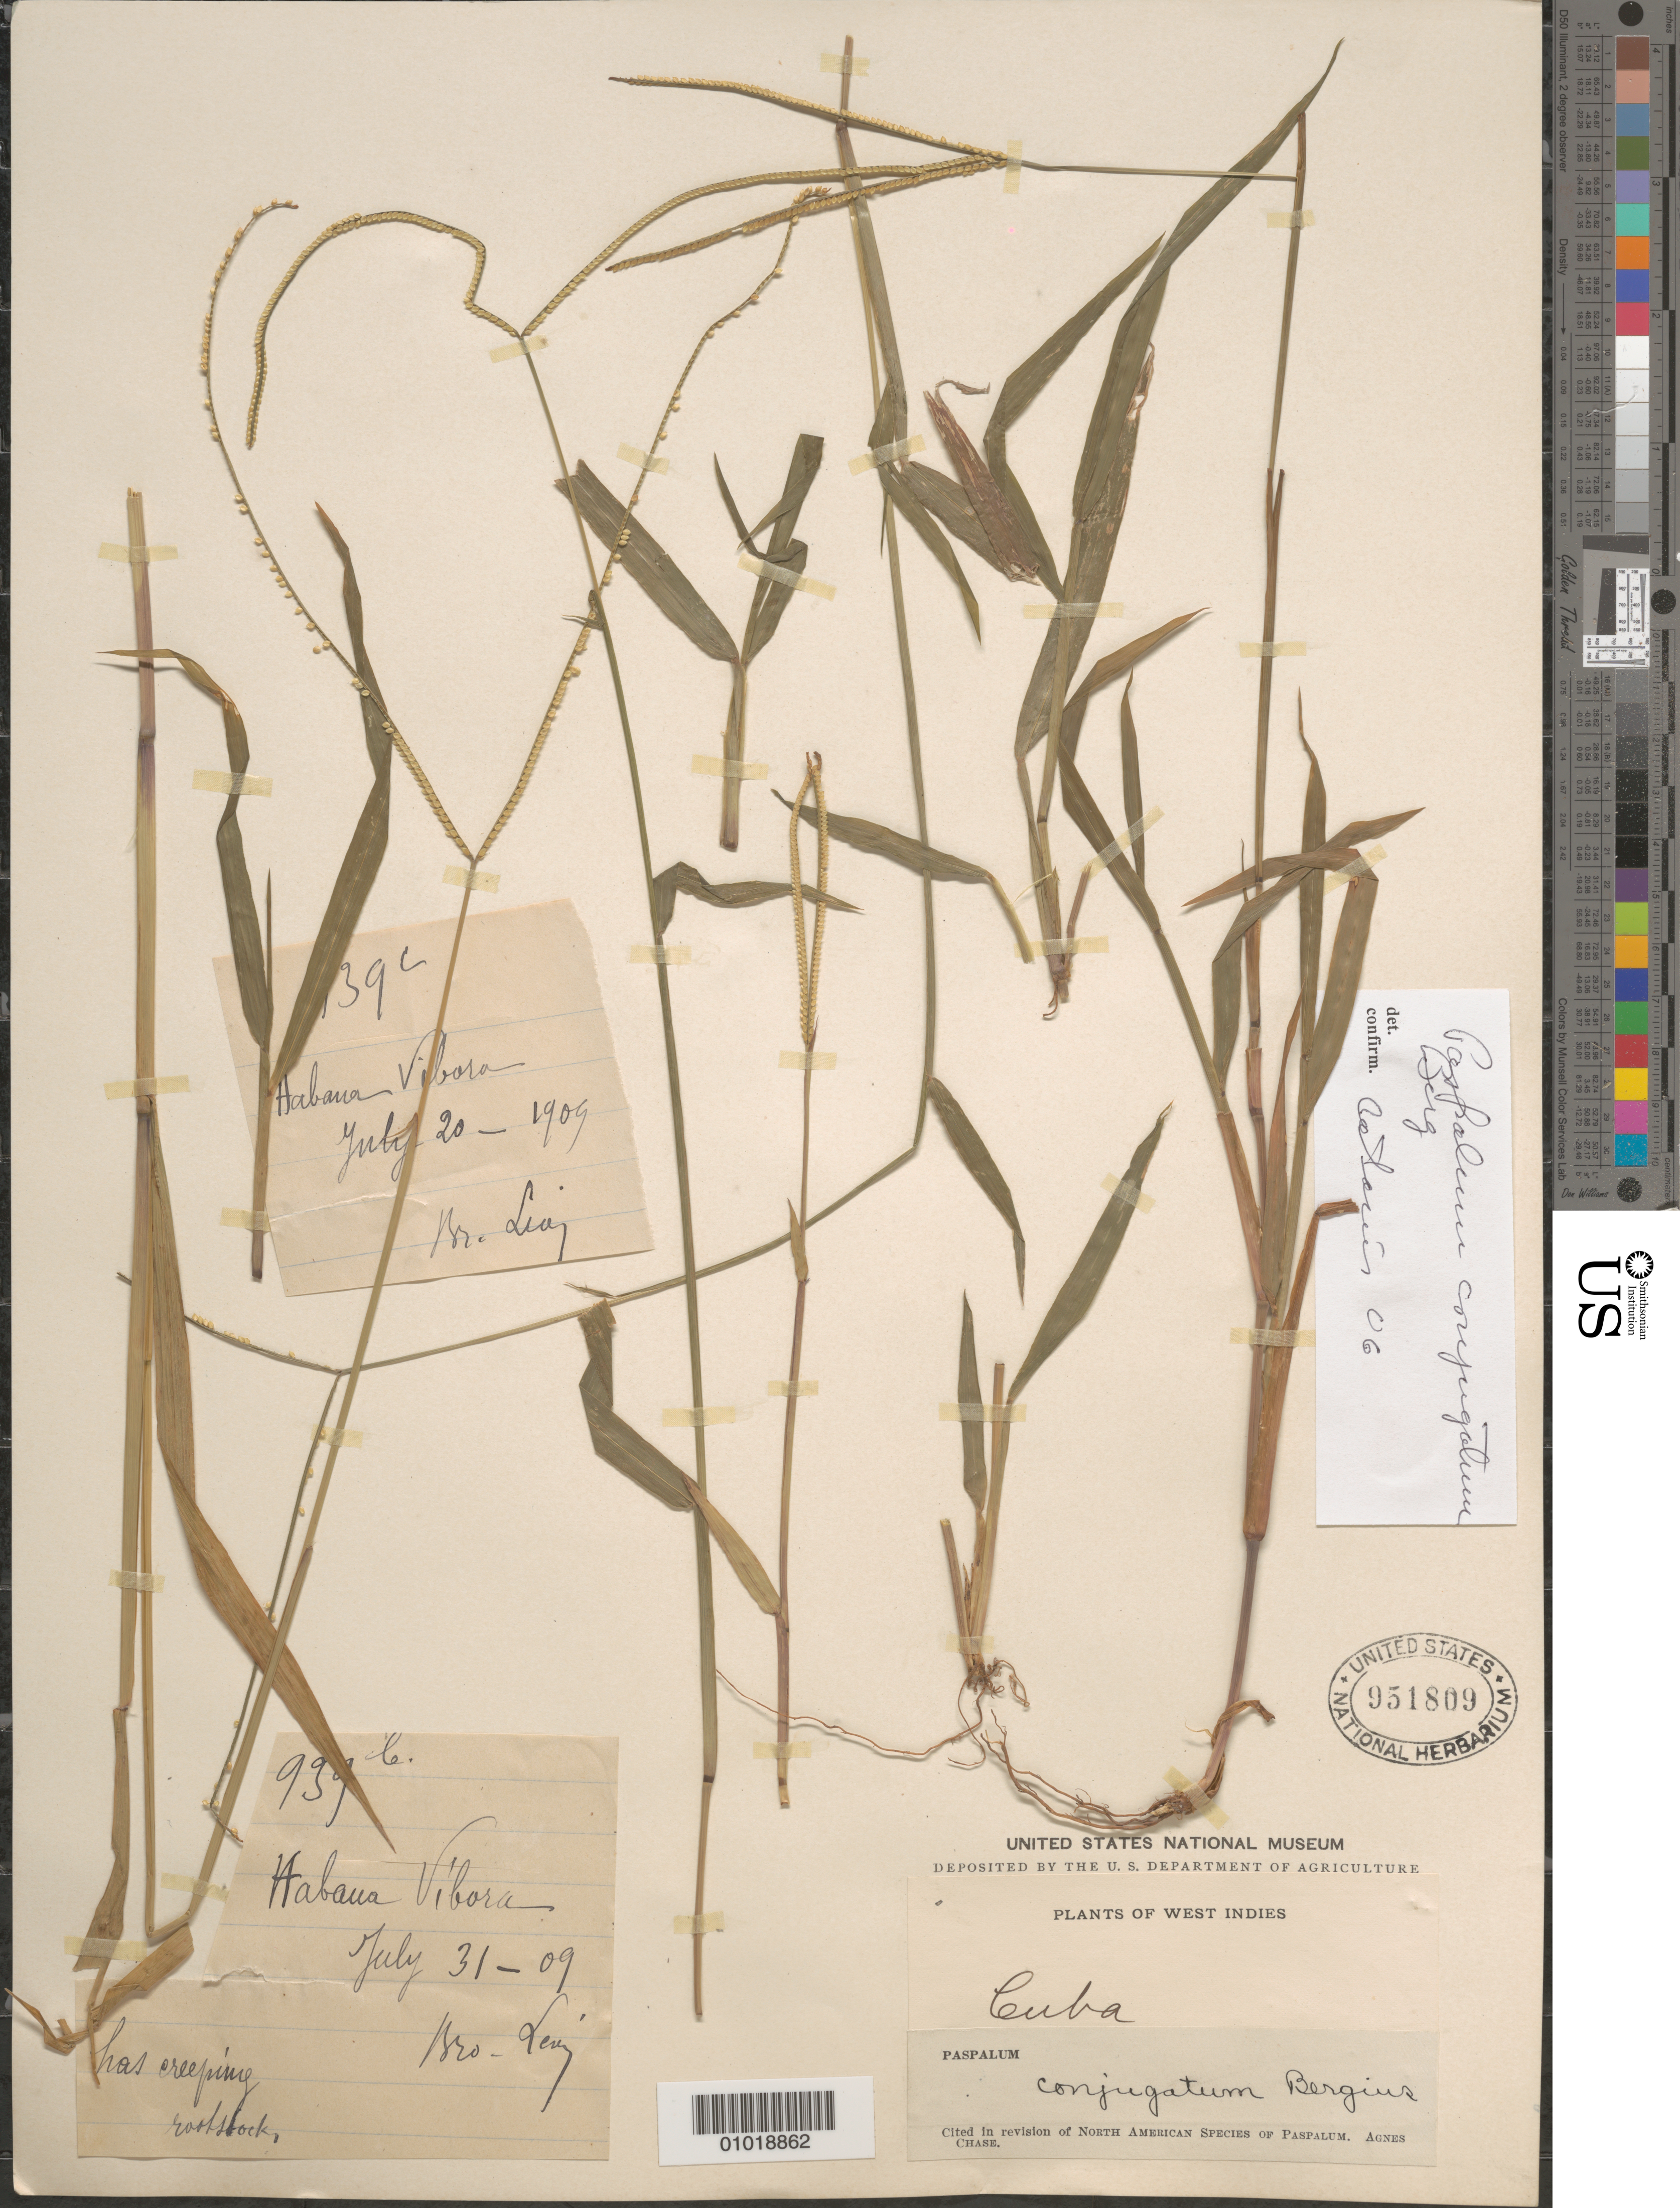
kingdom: Plantae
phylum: Tracheophyta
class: Liliopsida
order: Poales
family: Poaceae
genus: Paspalum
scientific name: Paspalum conjugatum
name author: P.J. Bergius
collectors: Bro. León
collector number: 939b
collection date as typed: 31 Jul 1909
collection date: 1909-07-31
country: Cuba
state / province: La Habana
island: Cuba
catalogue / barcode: US 951809